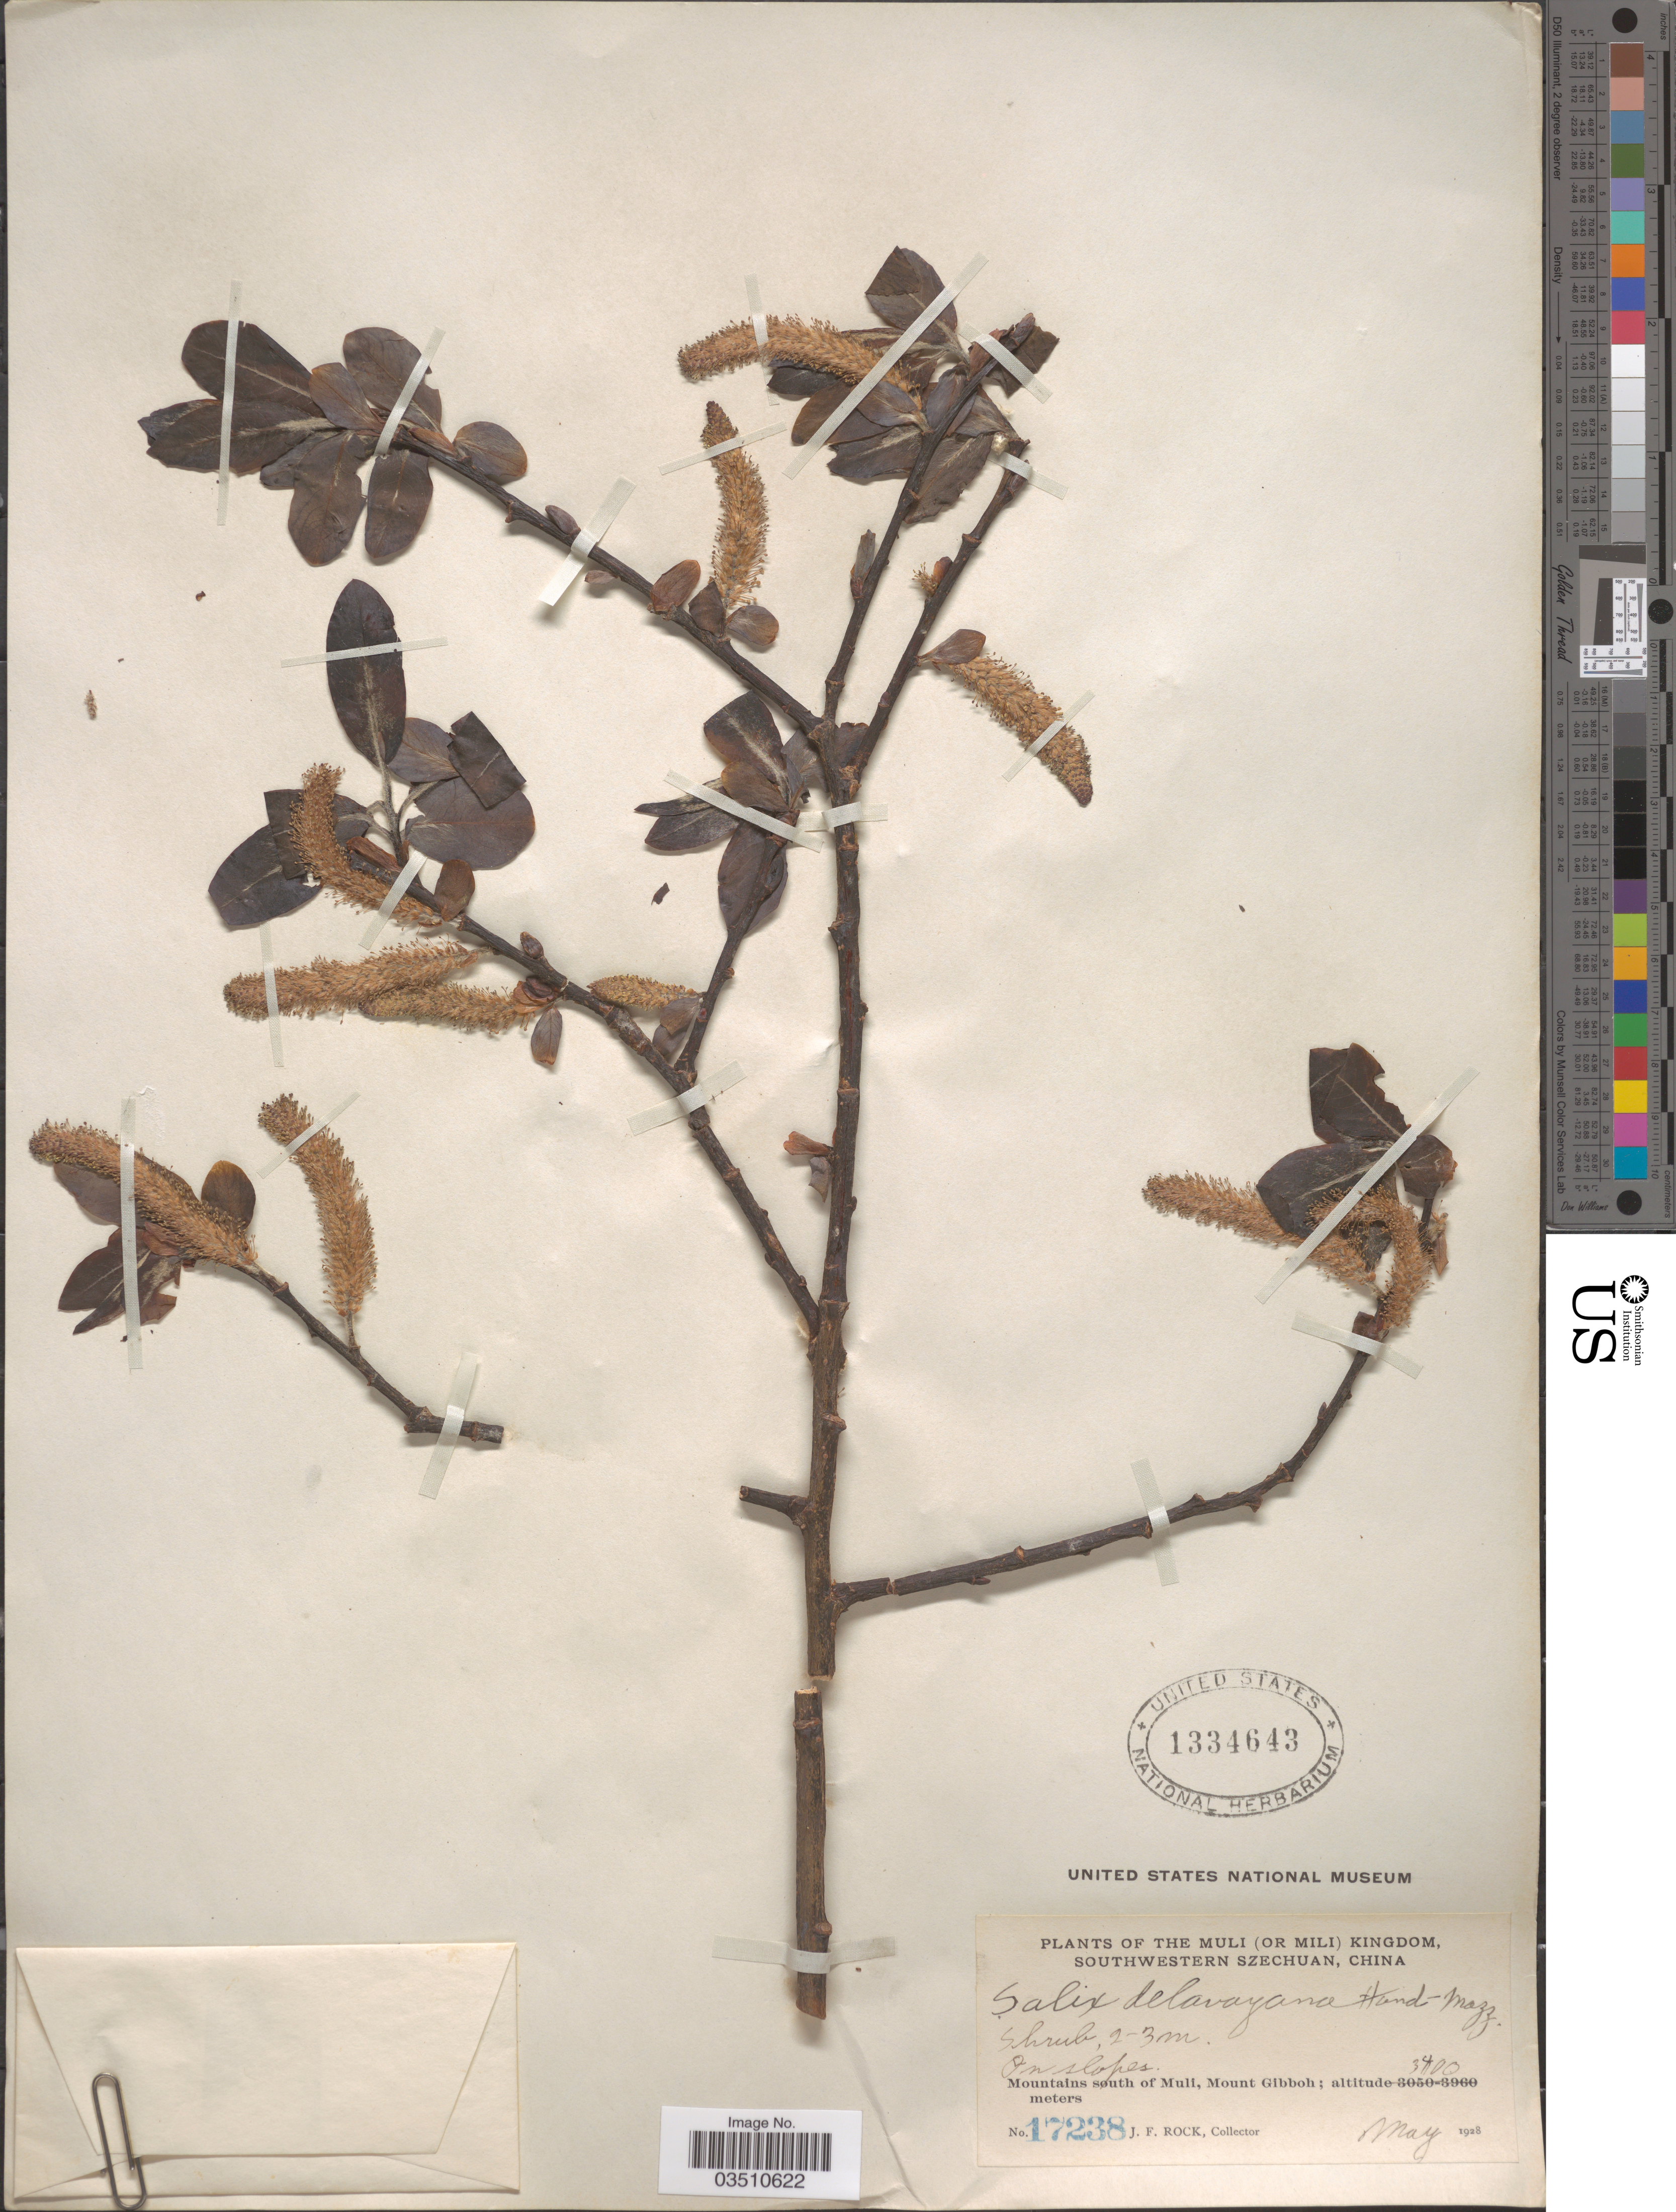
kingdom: Plantae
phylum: Tracheophyta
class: Magnoliopsida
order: Malpighiales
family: Salicaceae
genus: Salix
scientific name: Salix delavayana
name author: Hand.-Mazz.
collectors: J. Rock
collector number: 17238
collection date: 1928-05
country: China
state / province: Sichuan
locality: The Muli (or Mili) Kingdom, Southwestern Szechuan. Mountains south of Muli, Mount Gibboh.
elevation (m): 3400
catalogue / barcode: US 1334643